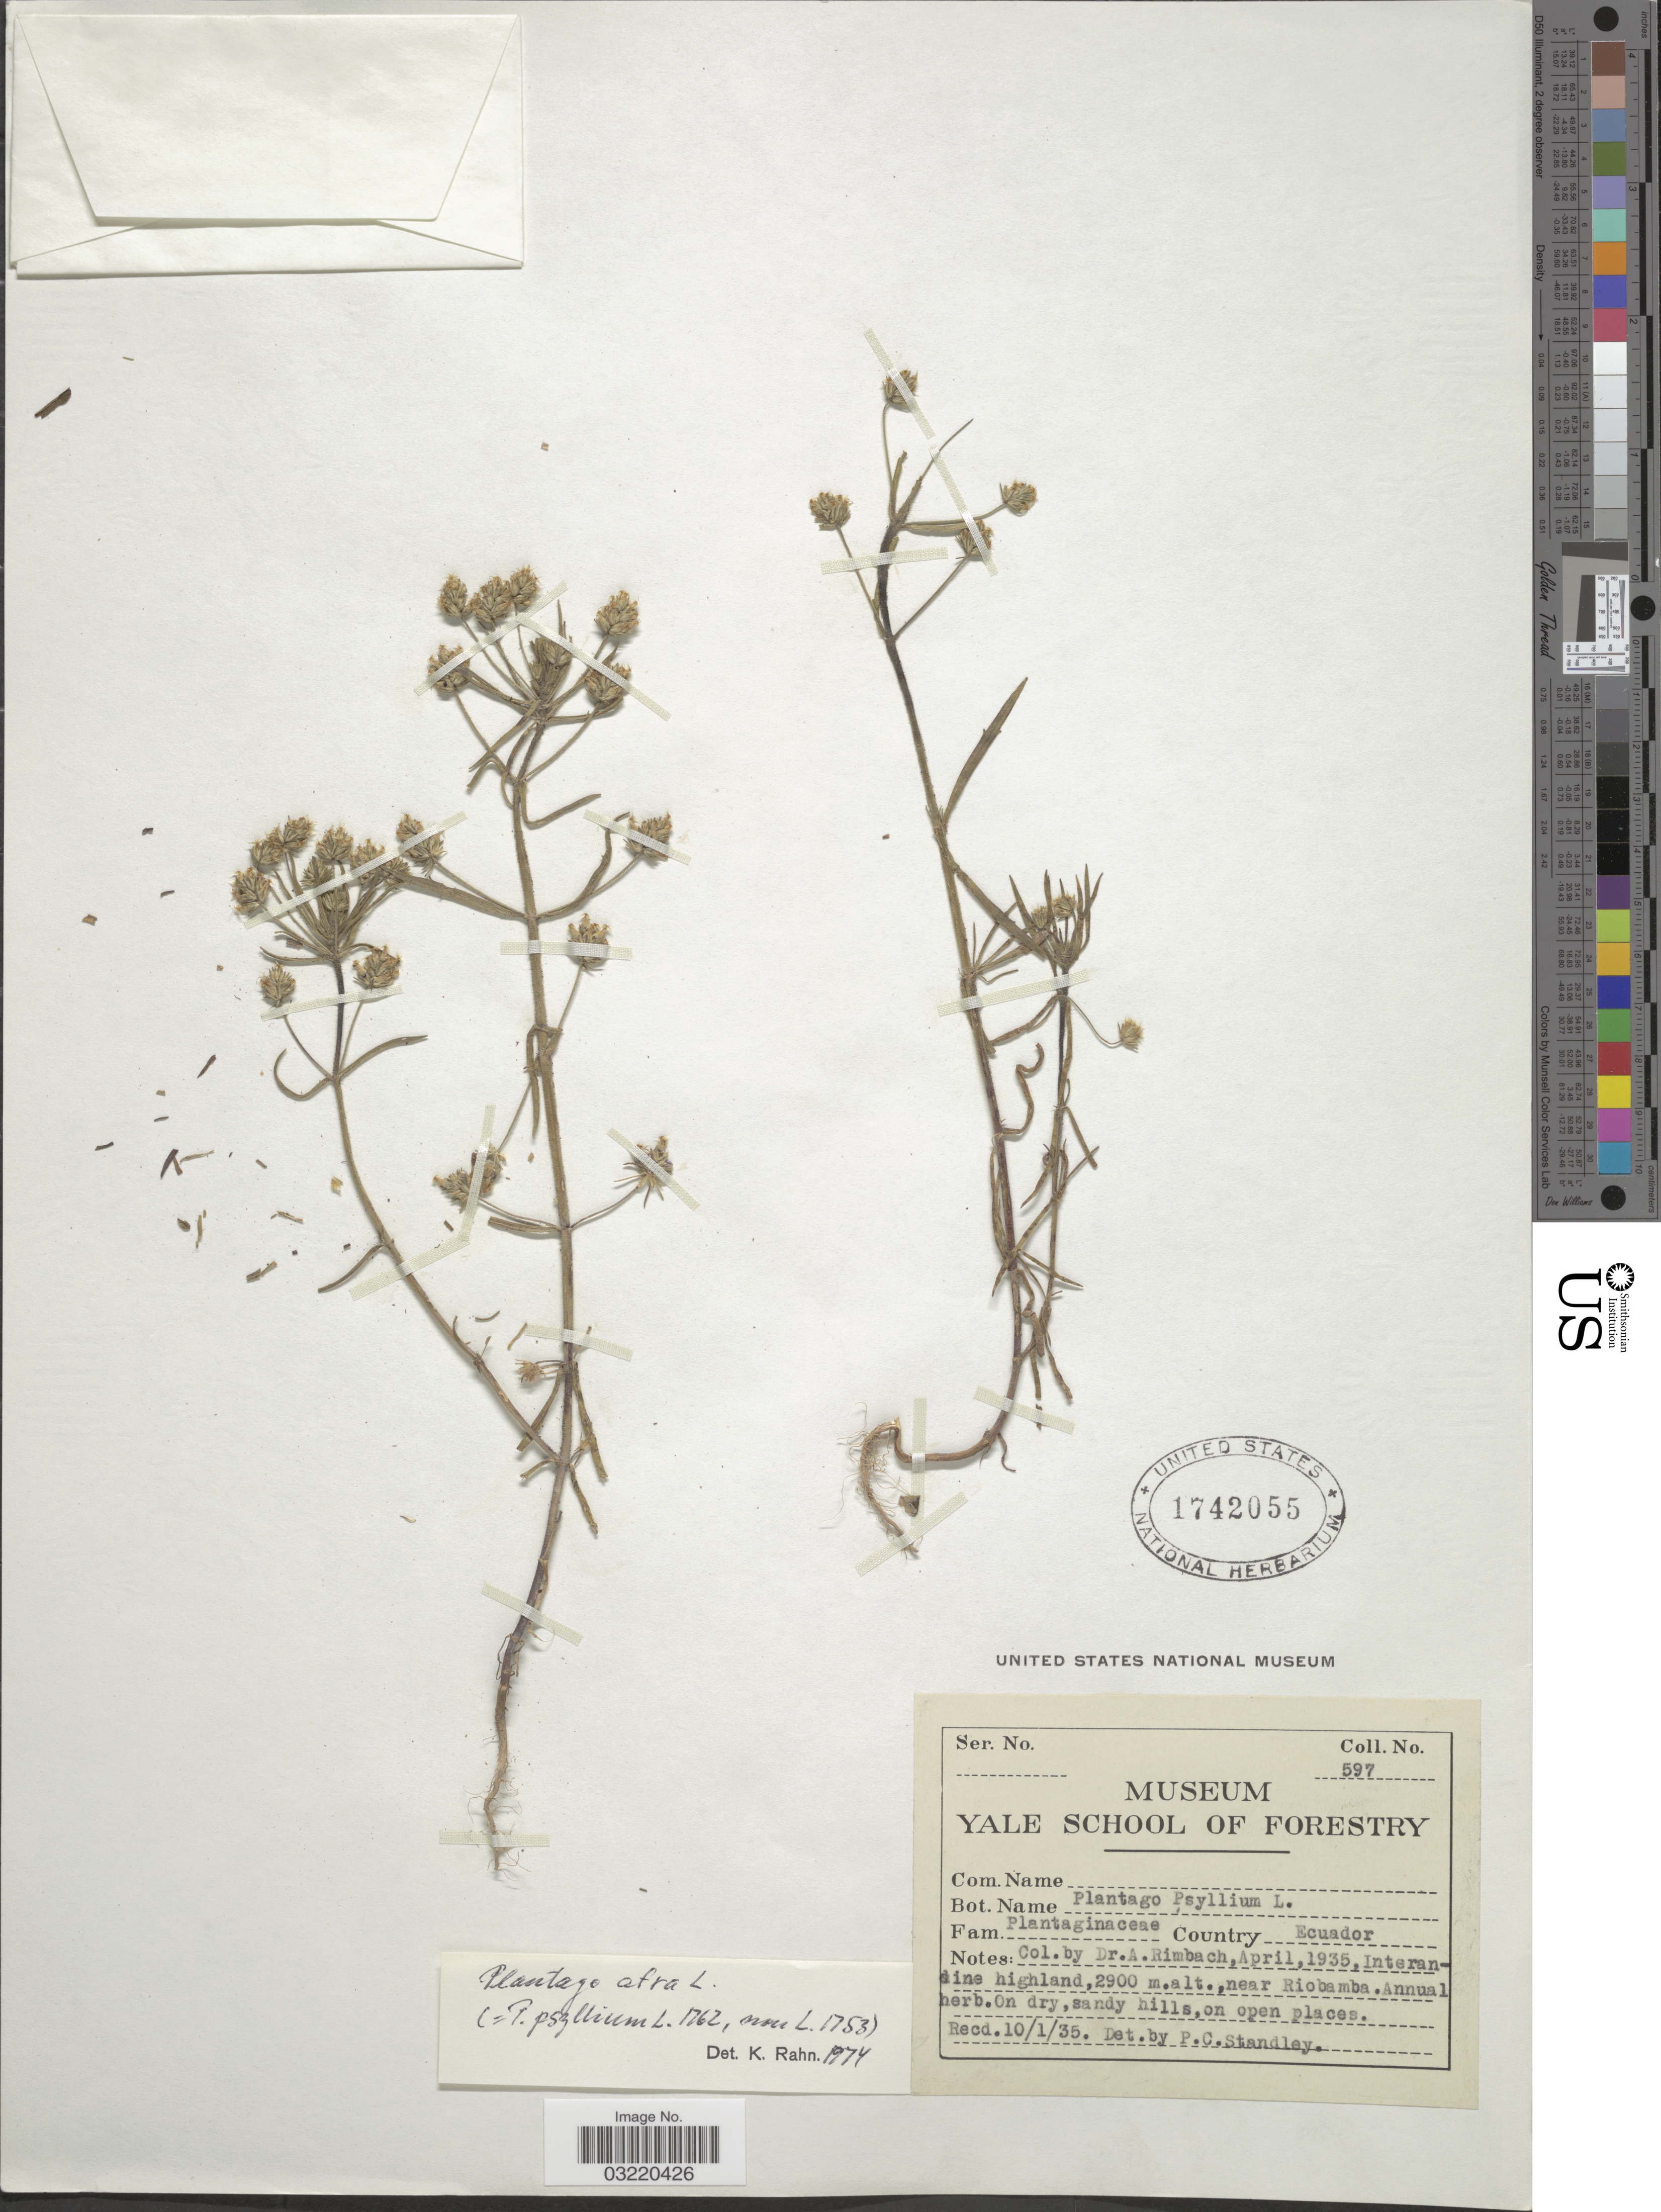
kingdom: Plantae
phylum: Tracheophyta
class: Magnoliopsida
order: Lamiales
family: Plantaginaceae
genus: Plantago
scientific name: Plantago afra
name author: L.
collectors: A. Rimbach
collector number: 597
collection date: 1935-04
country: Ecuador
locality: Interandine highland. Near Riobamba.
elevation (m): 2900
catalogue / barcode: US 1742055